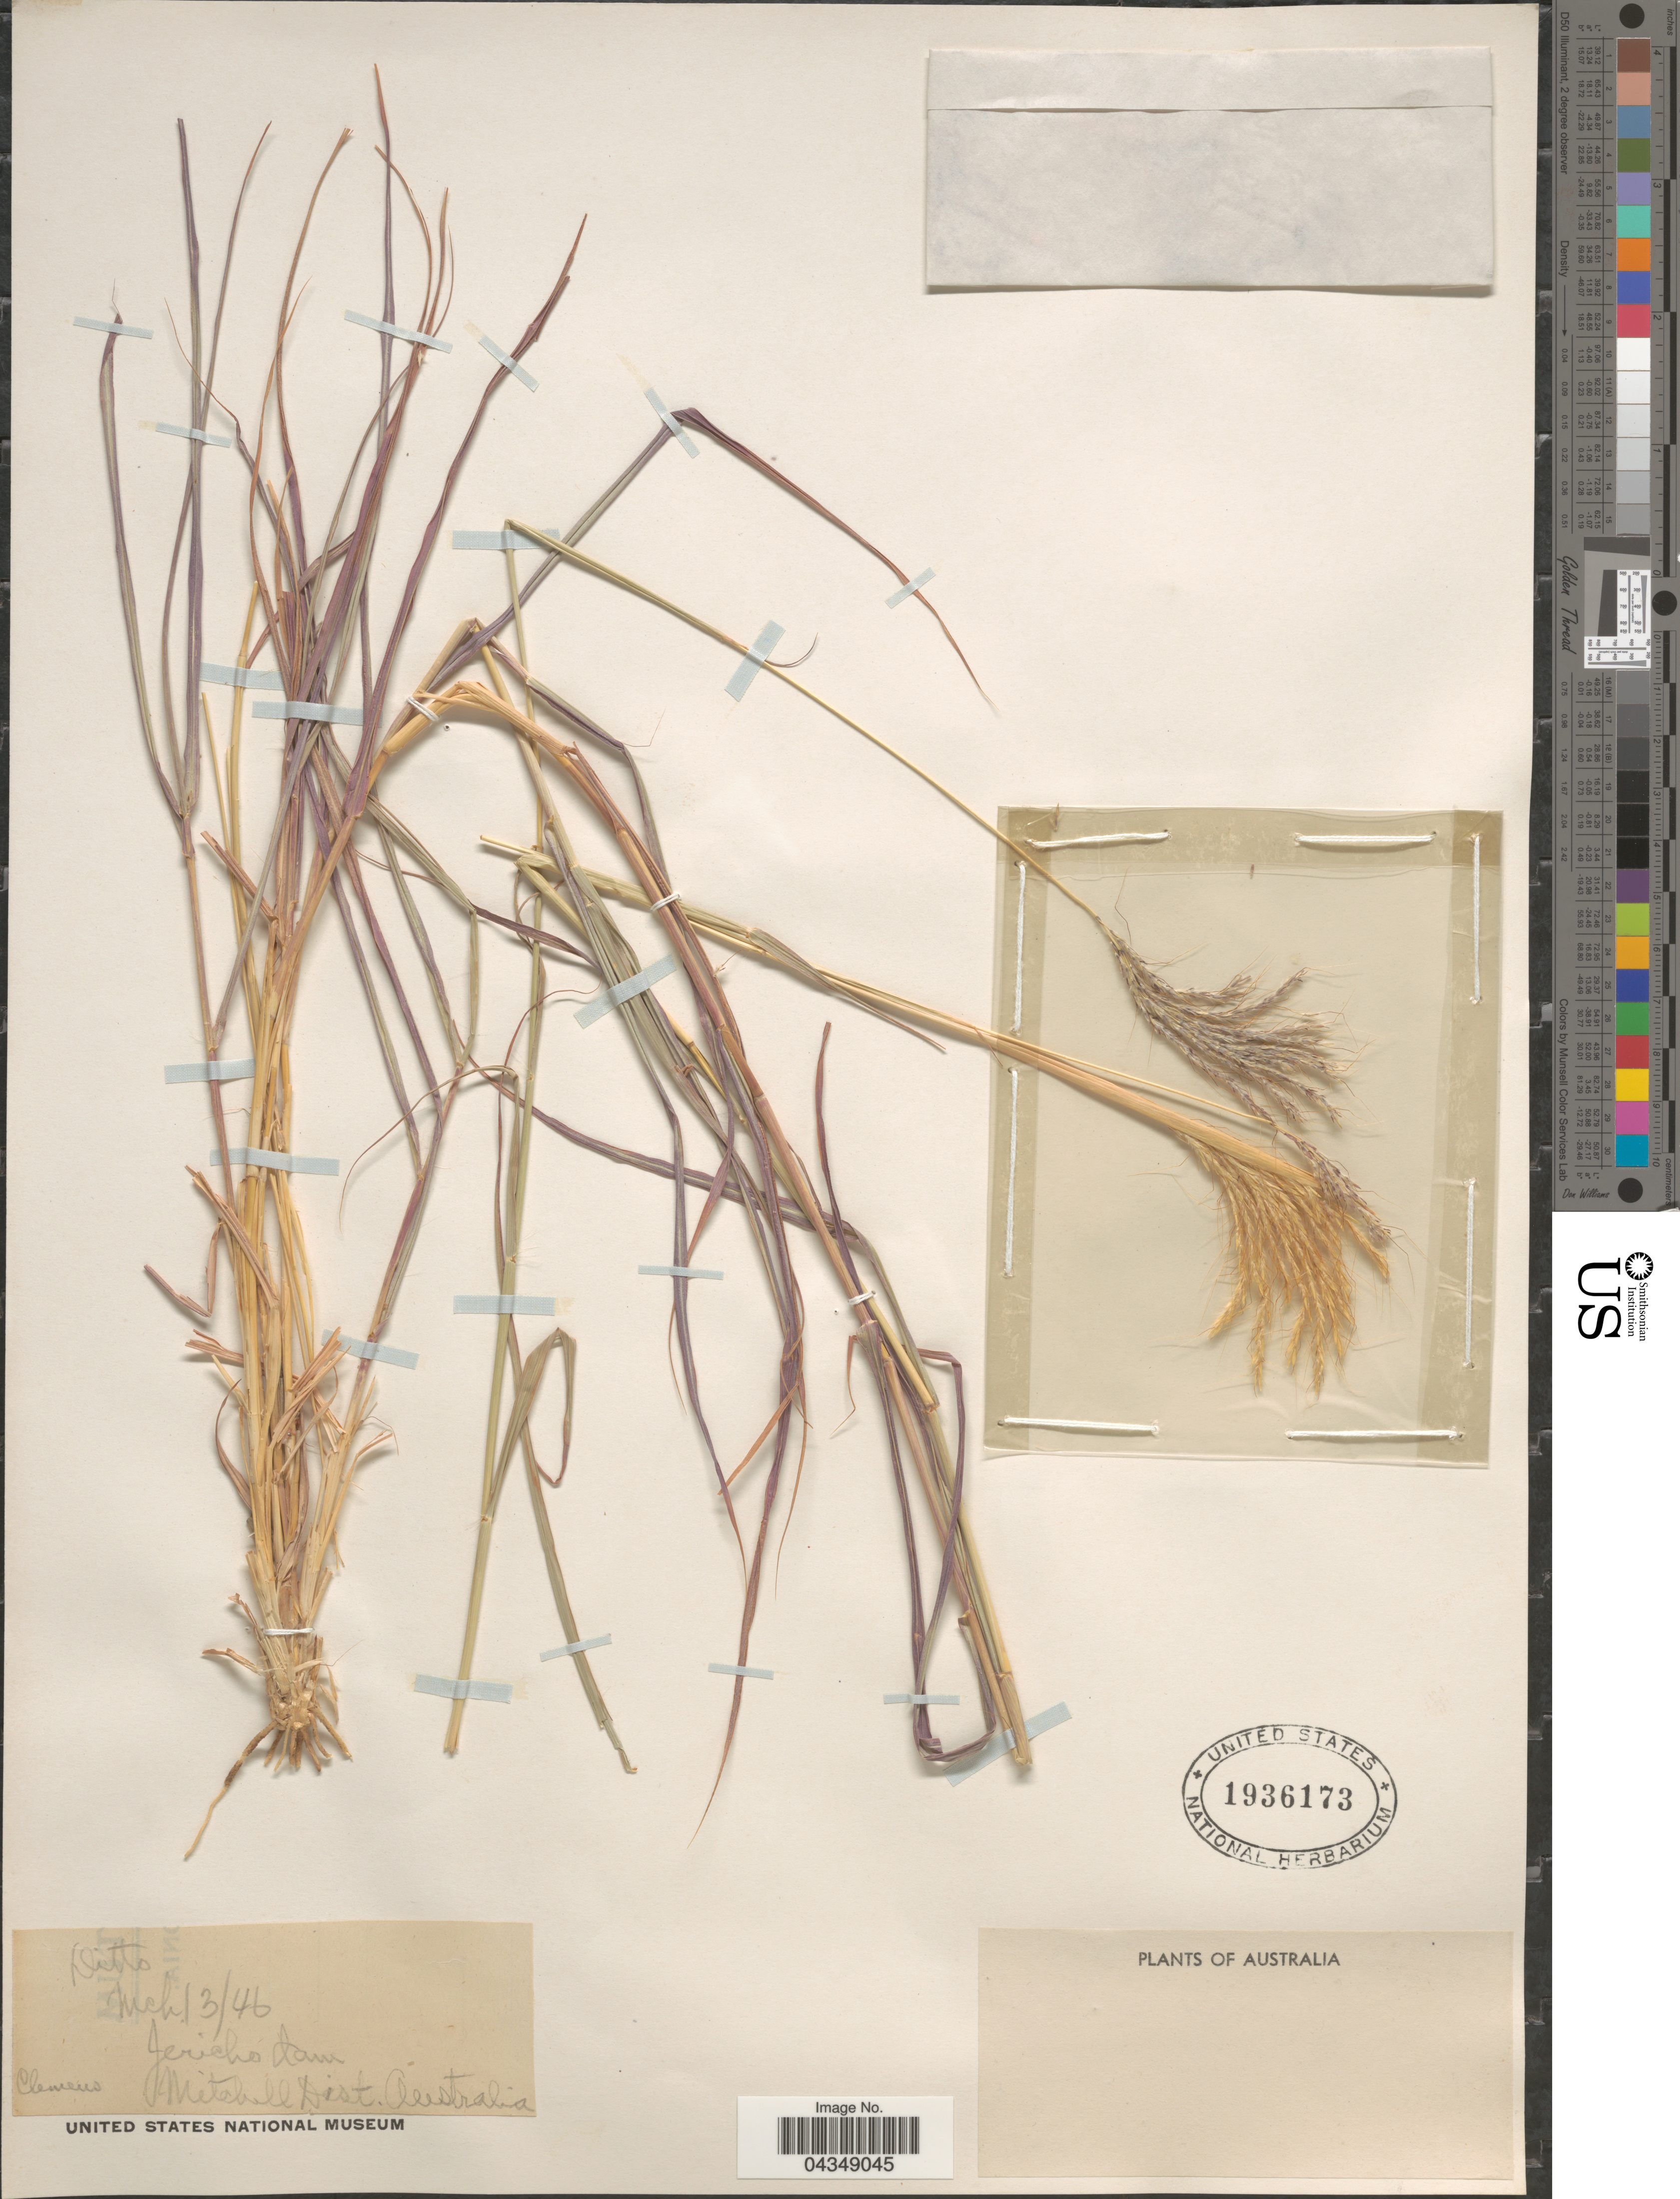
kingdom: Plantae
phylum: Tracheophyta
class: Liliopsida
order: Poales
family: Poaceae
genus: Bothriochloa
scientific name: Bothriochloa sp.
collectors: -. Clemens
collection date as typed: Transcribed d/m/y: 3/3/46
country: Australia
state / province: Queensland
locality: Jericho dam. Mitchell Dist.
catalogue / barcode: US 1936173